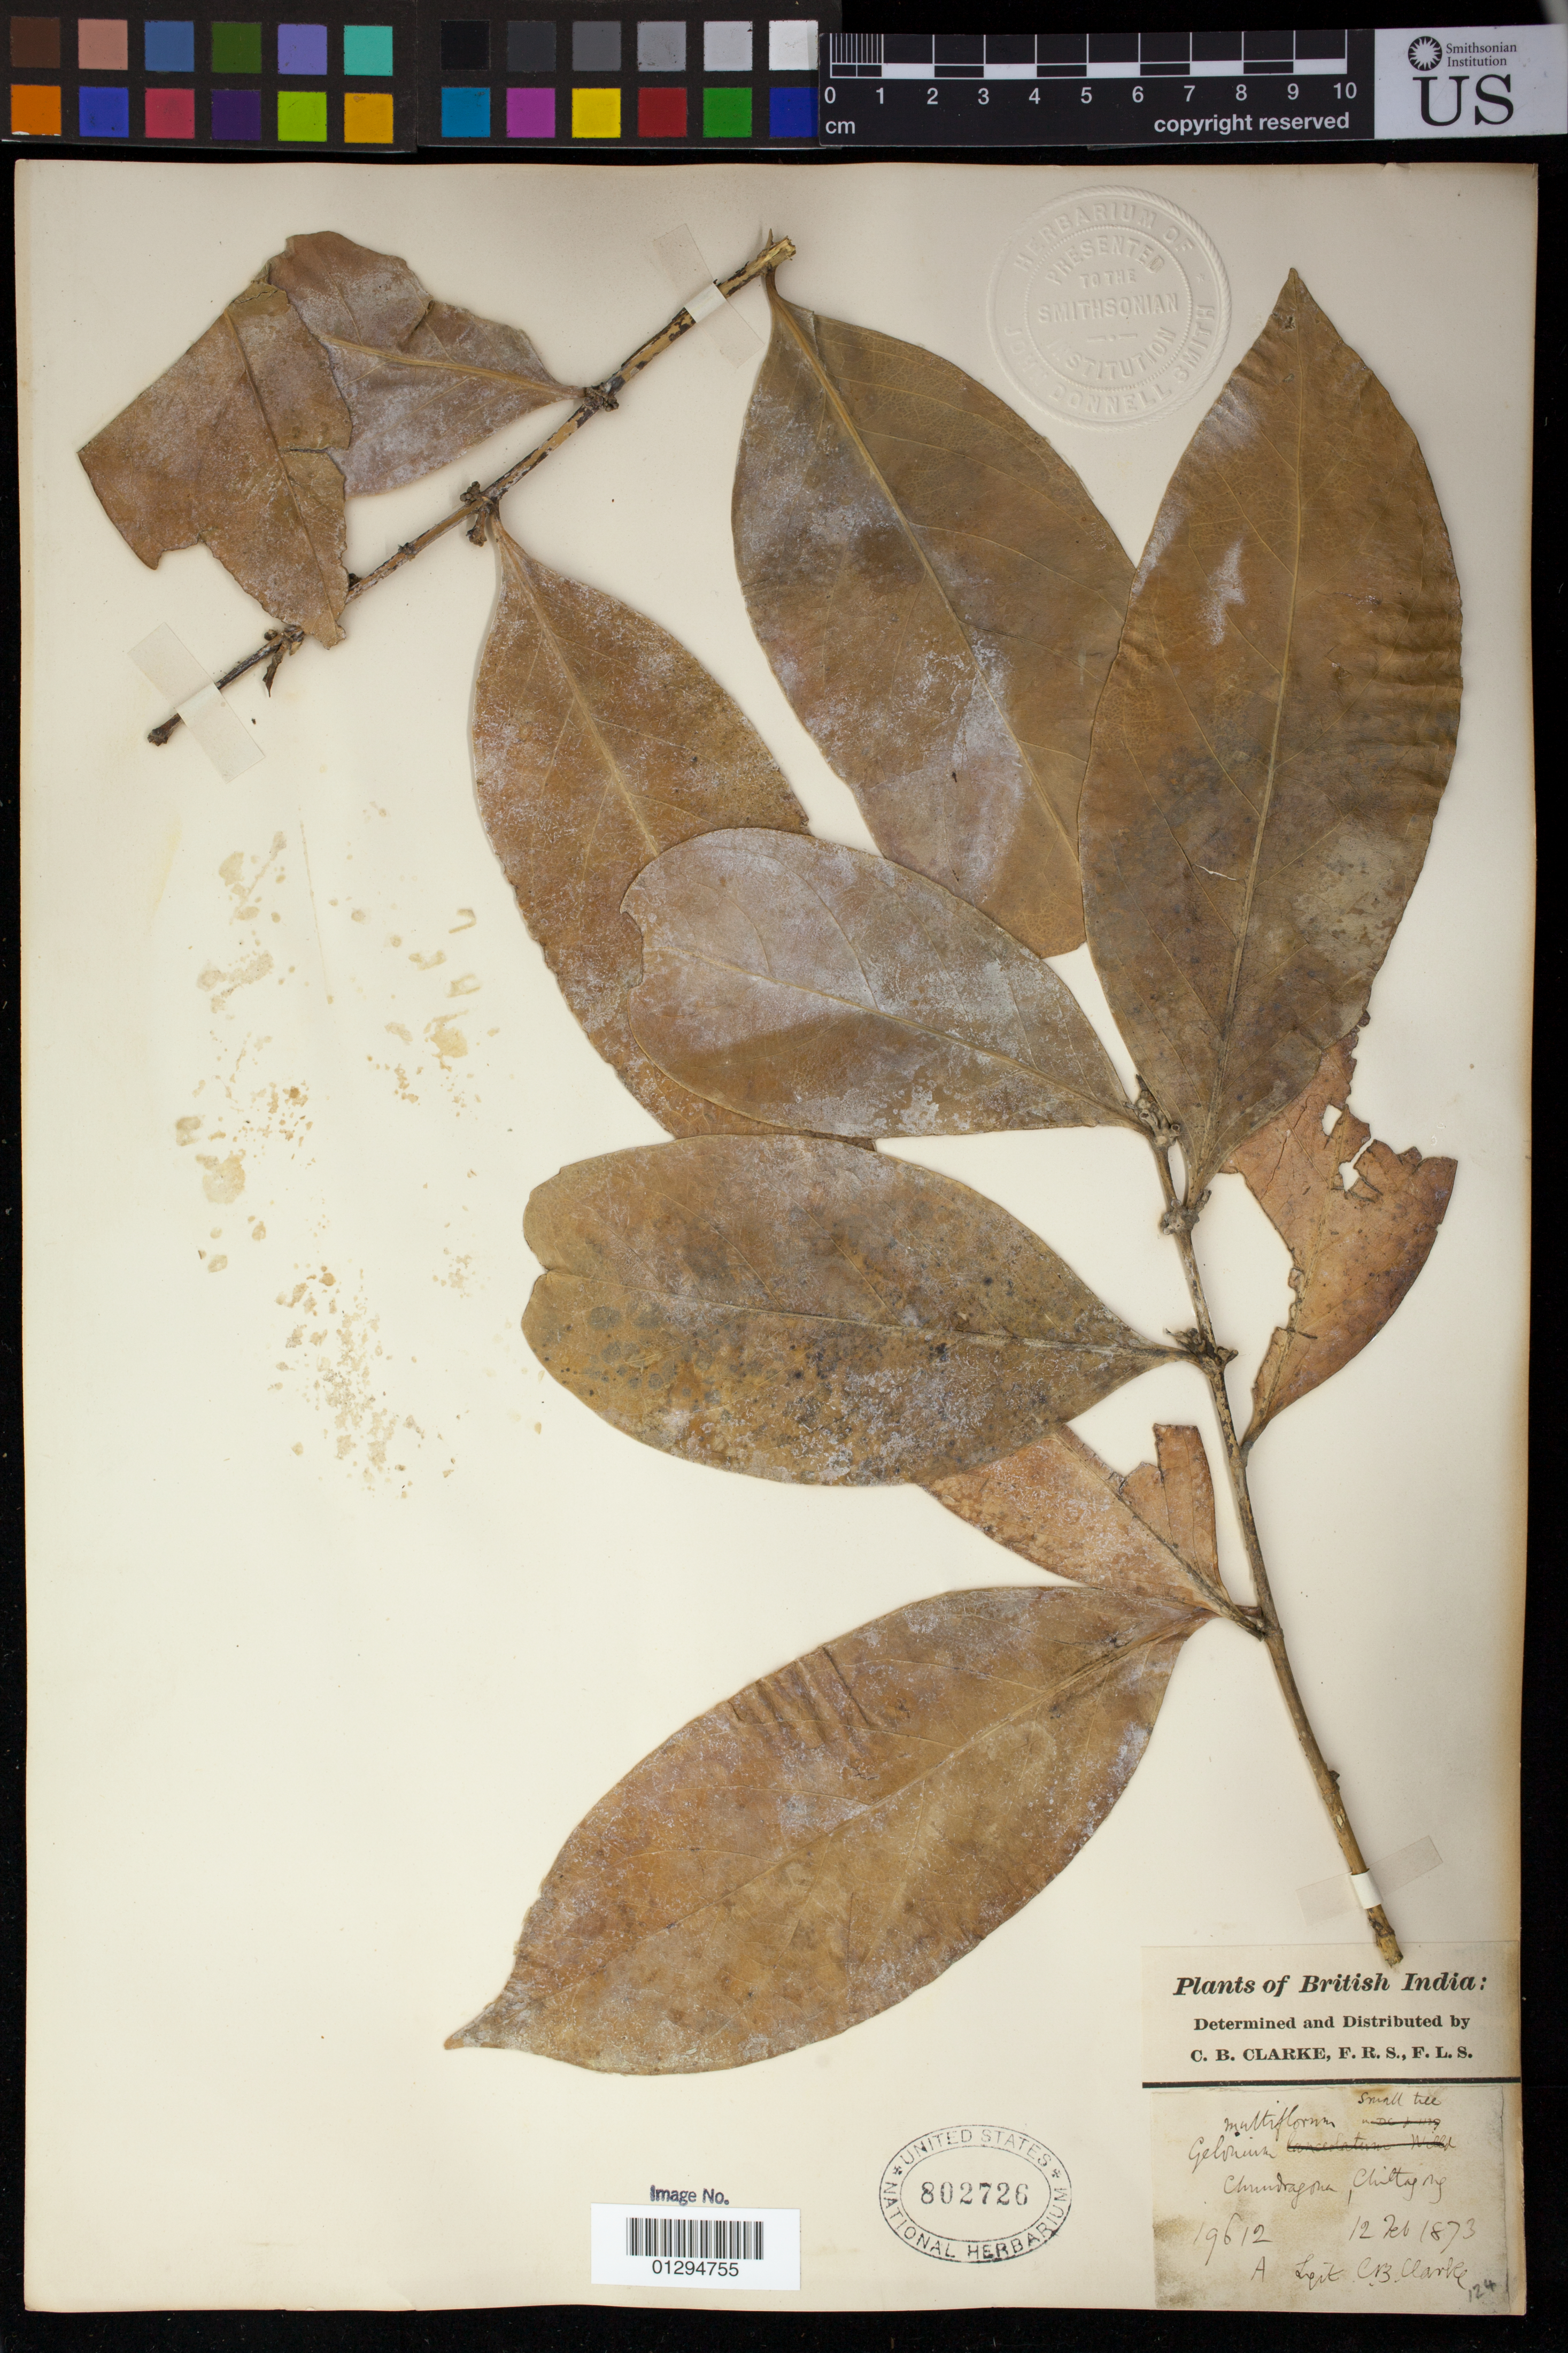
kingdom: Plantae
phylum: Tracheophyta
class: Magnoliopsida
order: Malpighiales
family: Euphorbiaceae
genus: Gelonium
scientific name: Gelonium multiflorum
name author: A. Juss.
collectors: C. B. Clarke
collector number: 19612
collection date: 1873-02-12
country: Bangladesh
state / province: Chittagong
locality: Chundragona, Chittagong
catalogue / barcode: US 802726